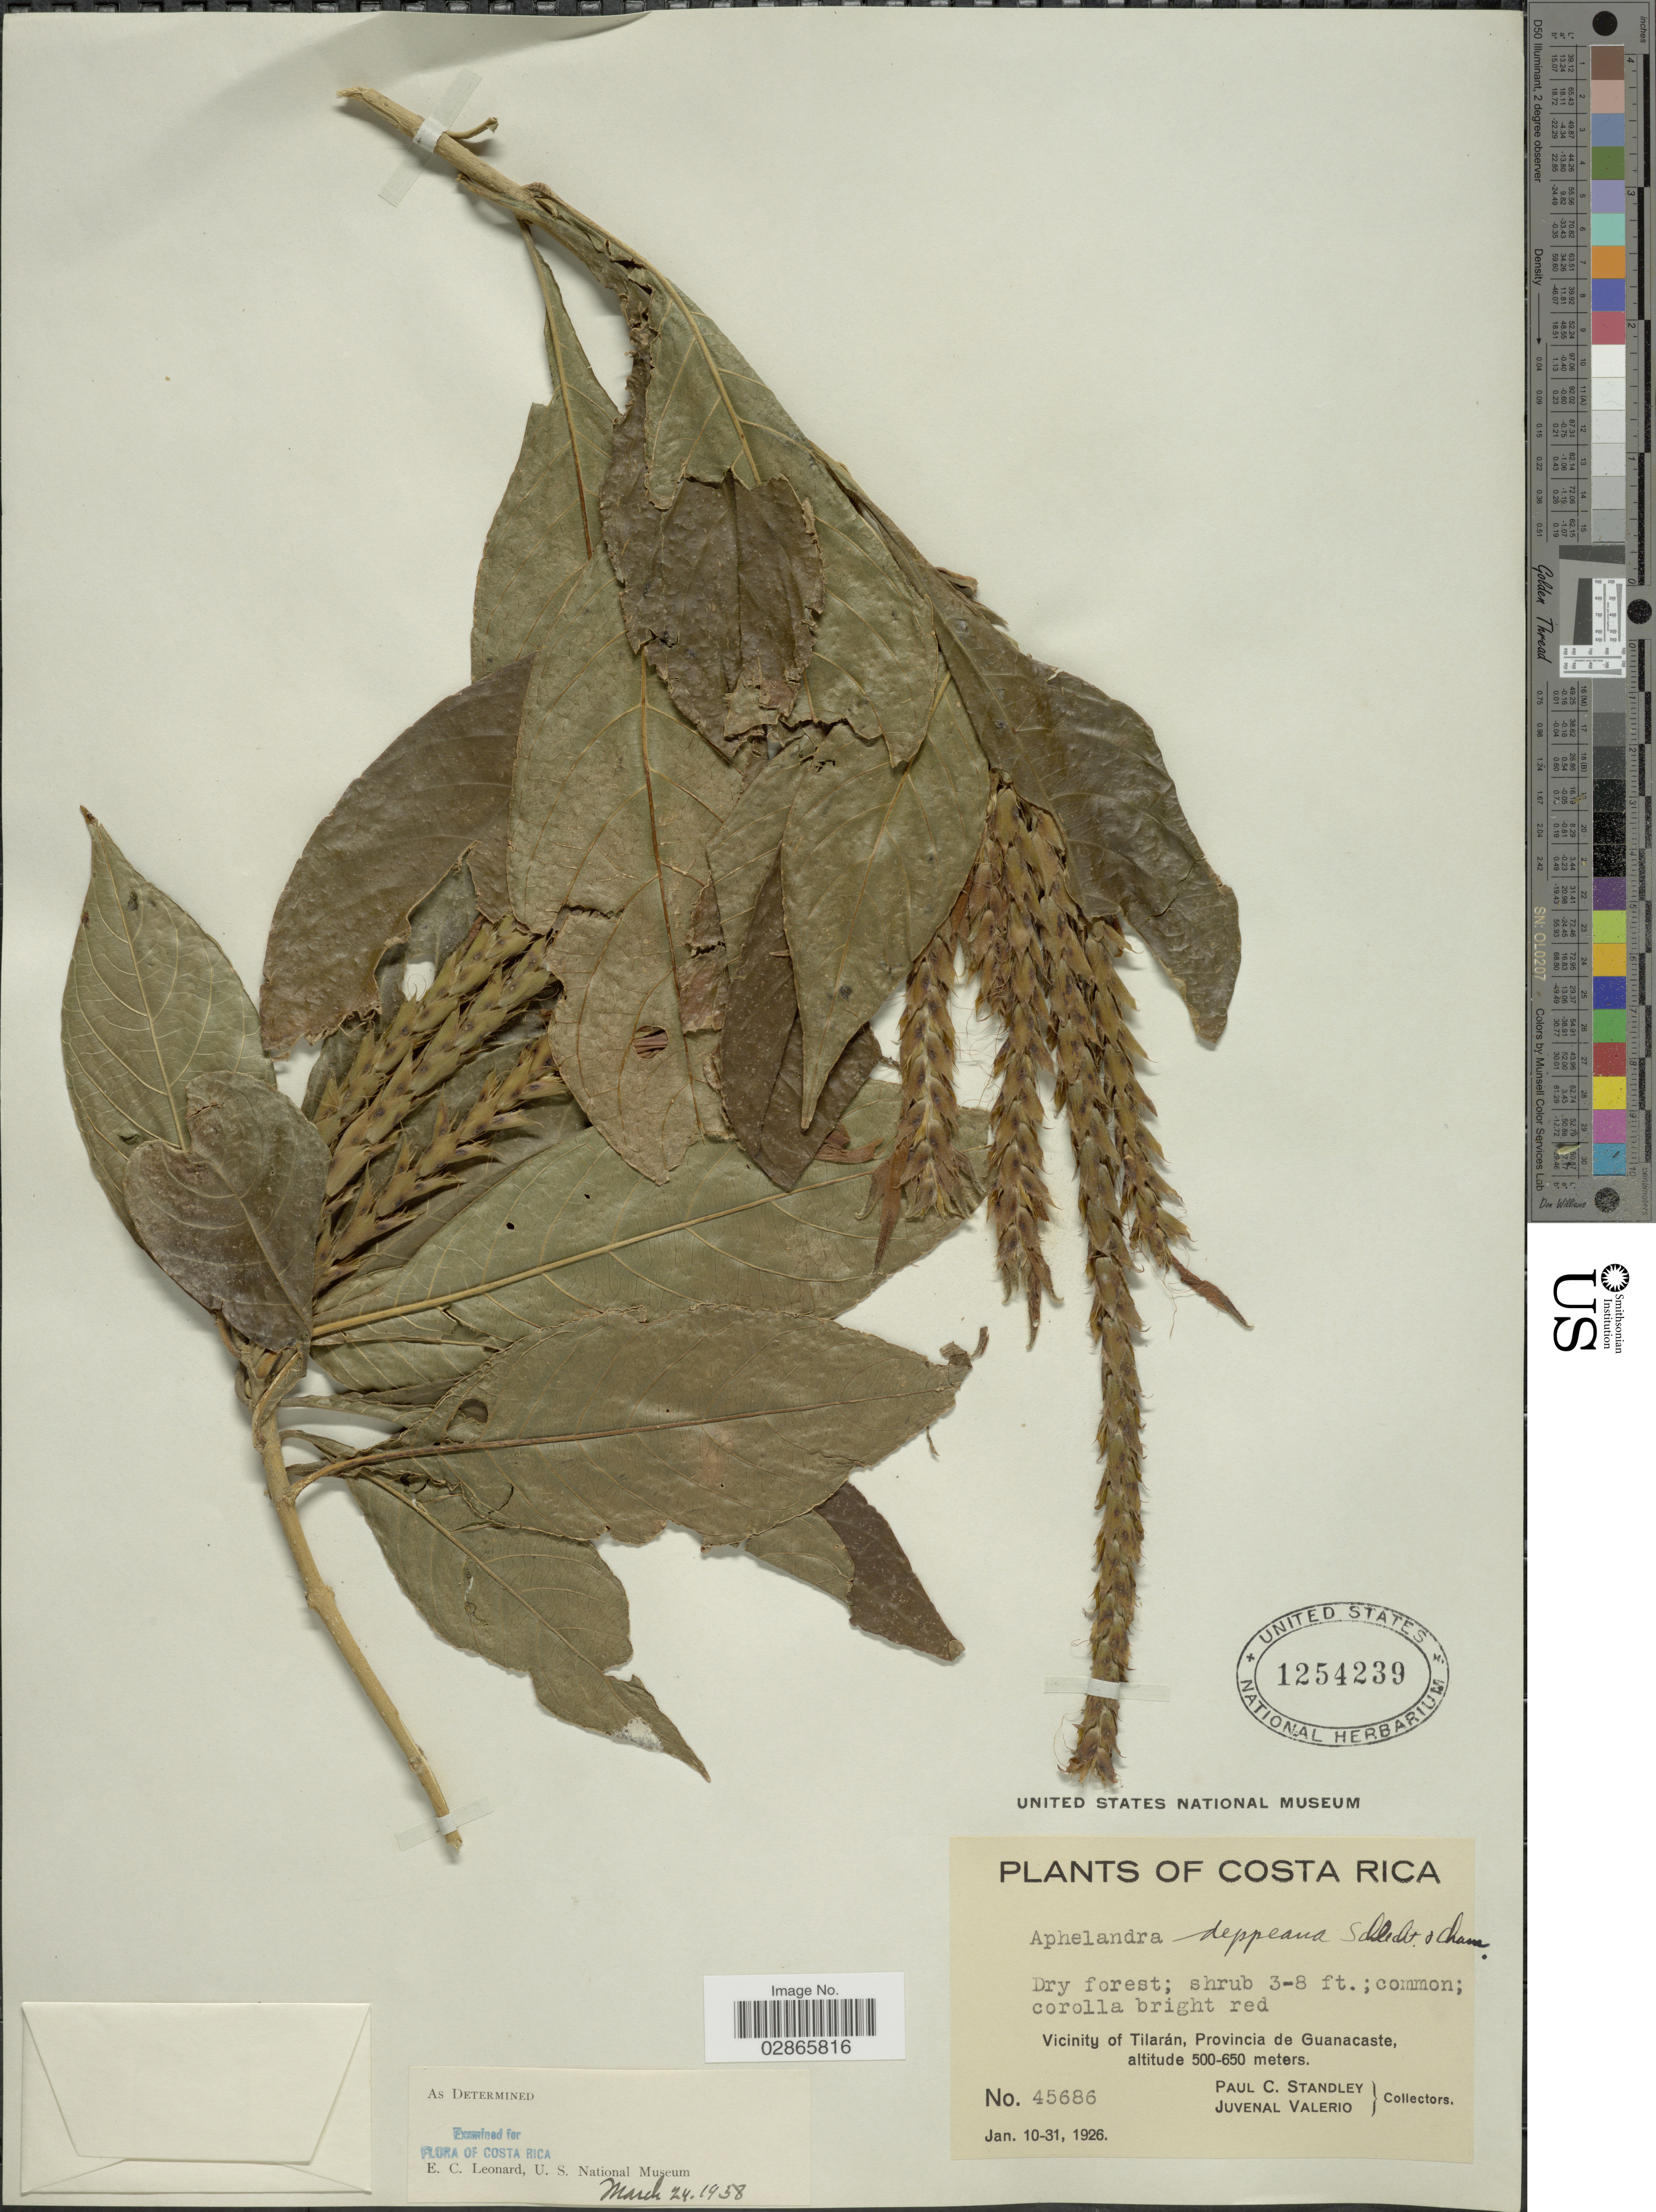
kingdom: Plantae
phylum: Tracheophyta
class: Magnoliopsida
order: Lamiales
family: Acanthaceae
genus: Aphelandra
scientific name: Aphelandra deppeana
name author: Schltdl. & Cham.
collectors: P. C. Standley & J. Valerio R.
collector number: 45686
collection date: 1926-01-10/1926-01-31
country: Costa Rica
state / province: Guanacaste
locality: Vicinity of Tilarán.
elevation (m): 500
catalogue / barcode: US 1254239